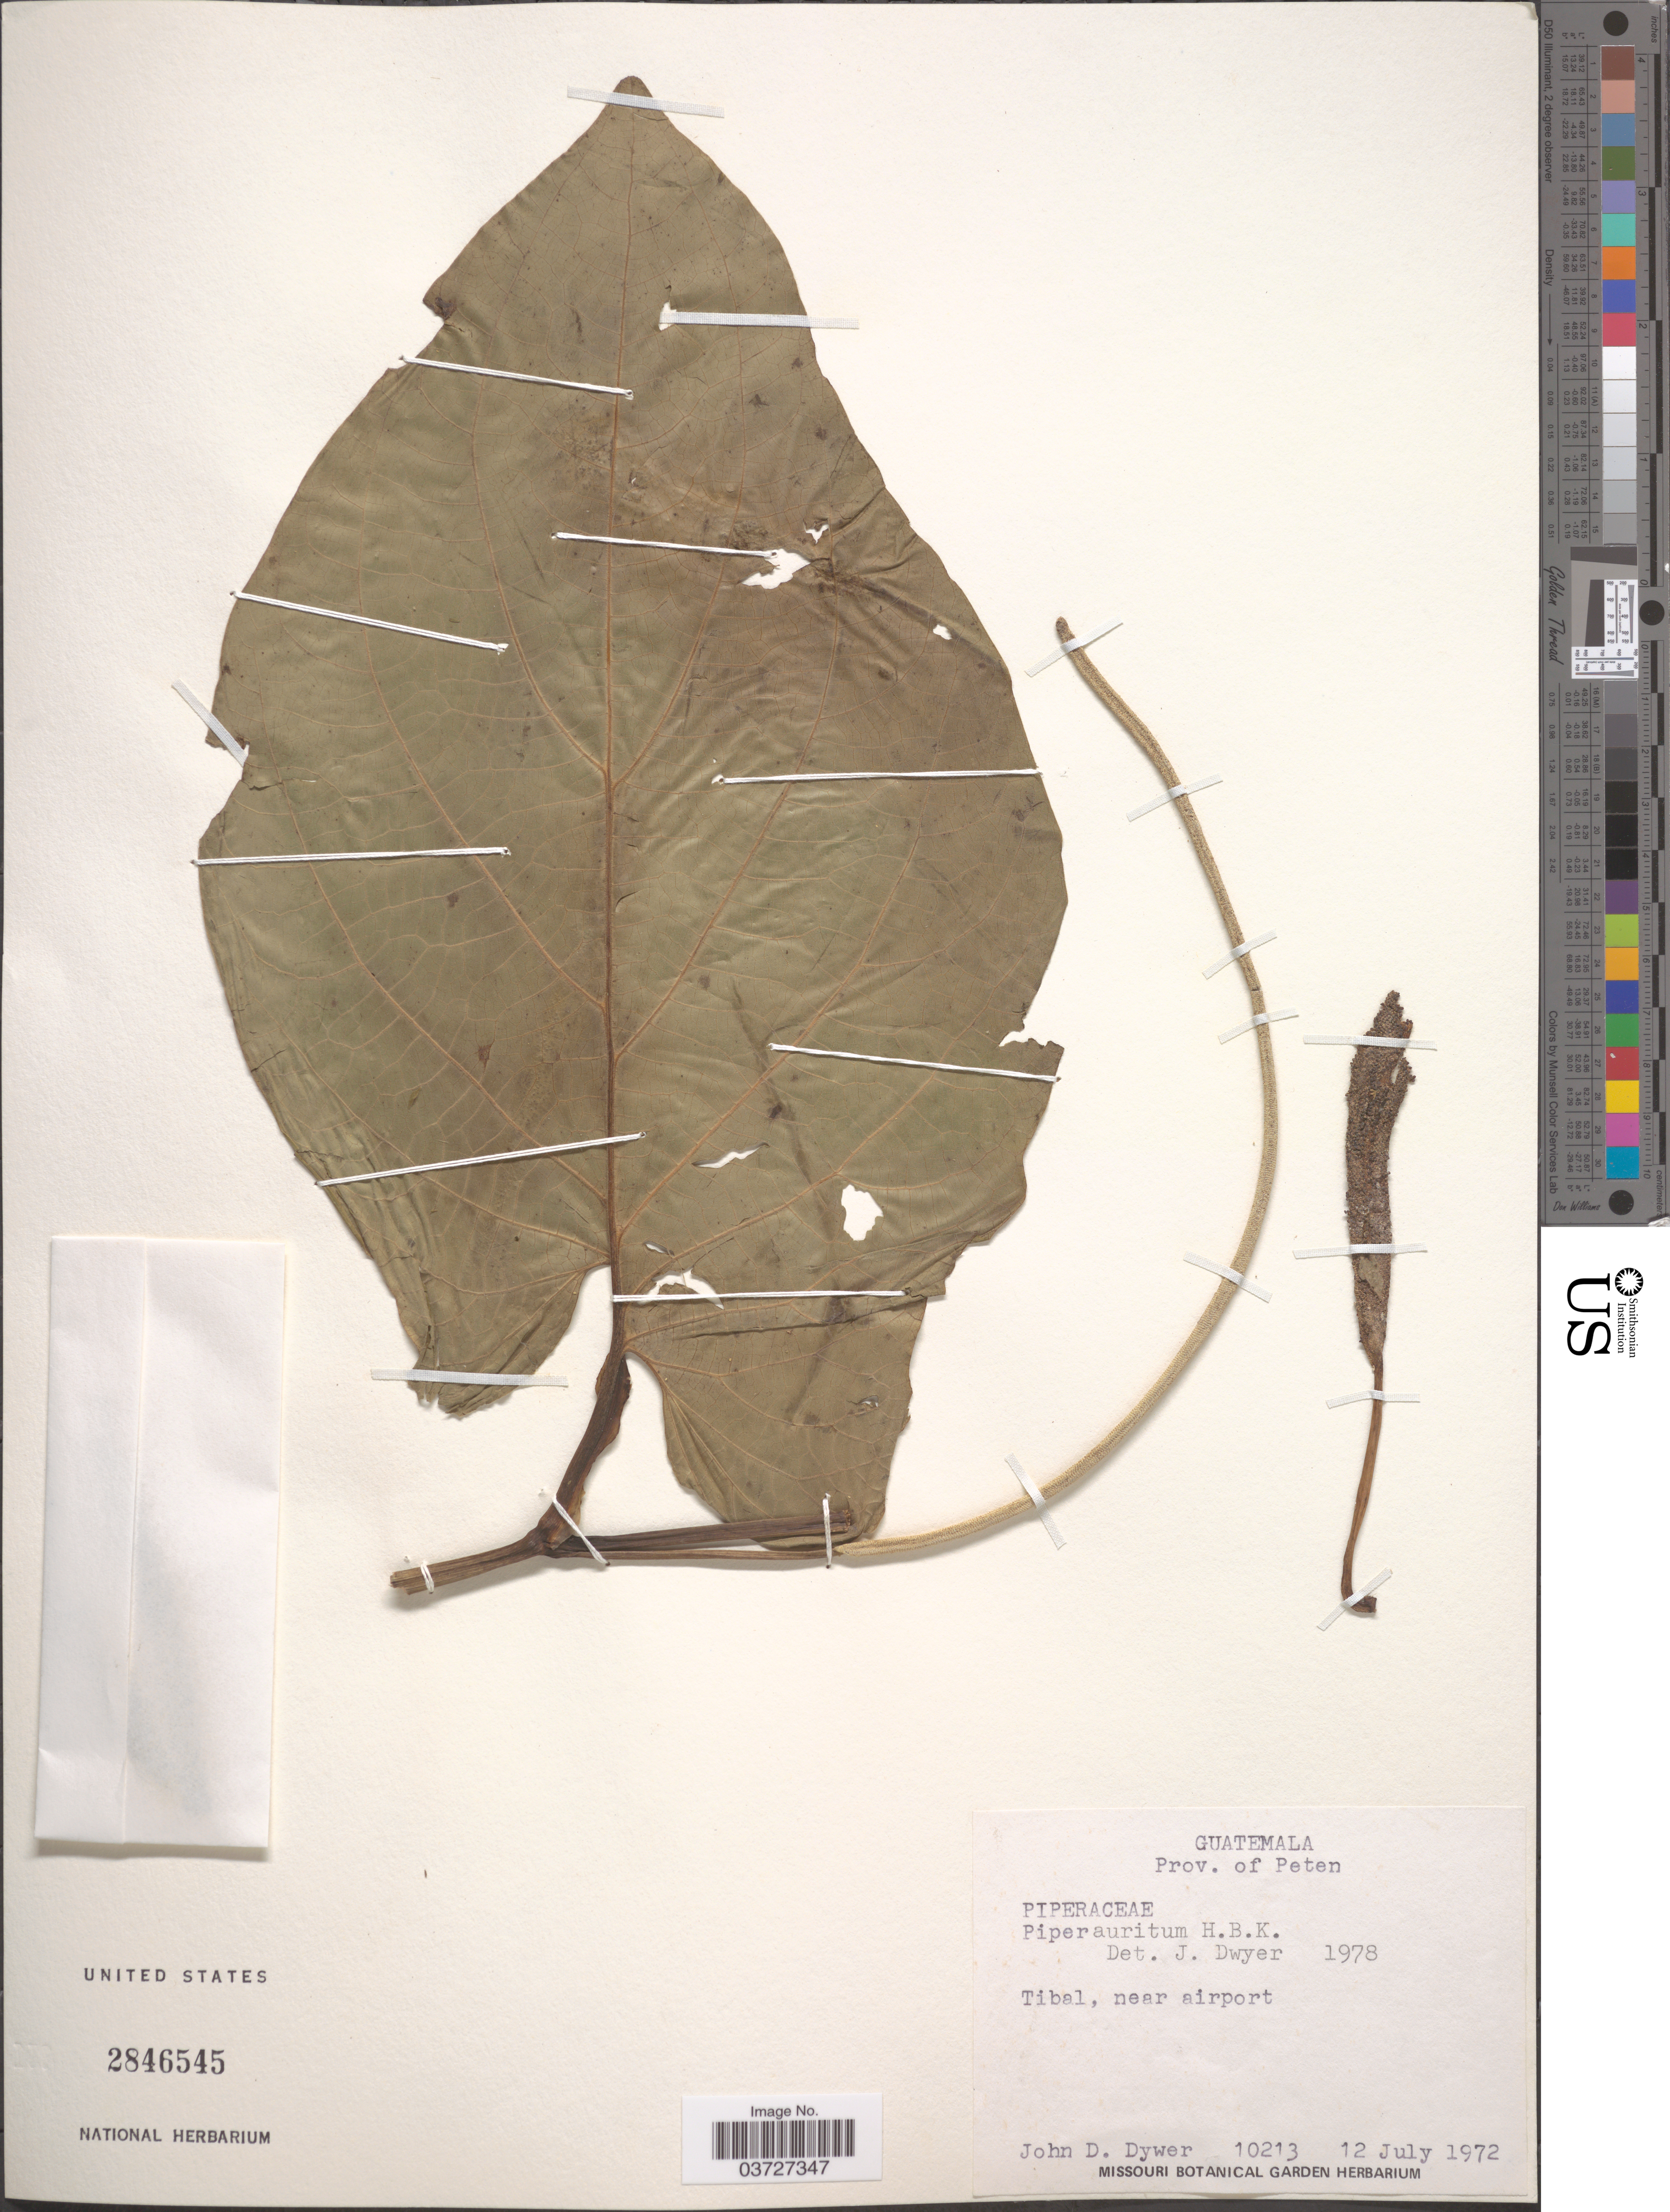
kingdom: Plantae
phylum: Tracheophyta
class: Magnoliopsida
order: Piperales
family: Piperaceae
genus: Piper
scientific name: Piper auritum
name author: Kunth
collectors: J. D. Dwyer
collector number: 10213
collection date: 1972-07-12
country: Guatemala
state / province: El Peten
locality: Tibal, near airport.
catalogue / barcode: US 2846545